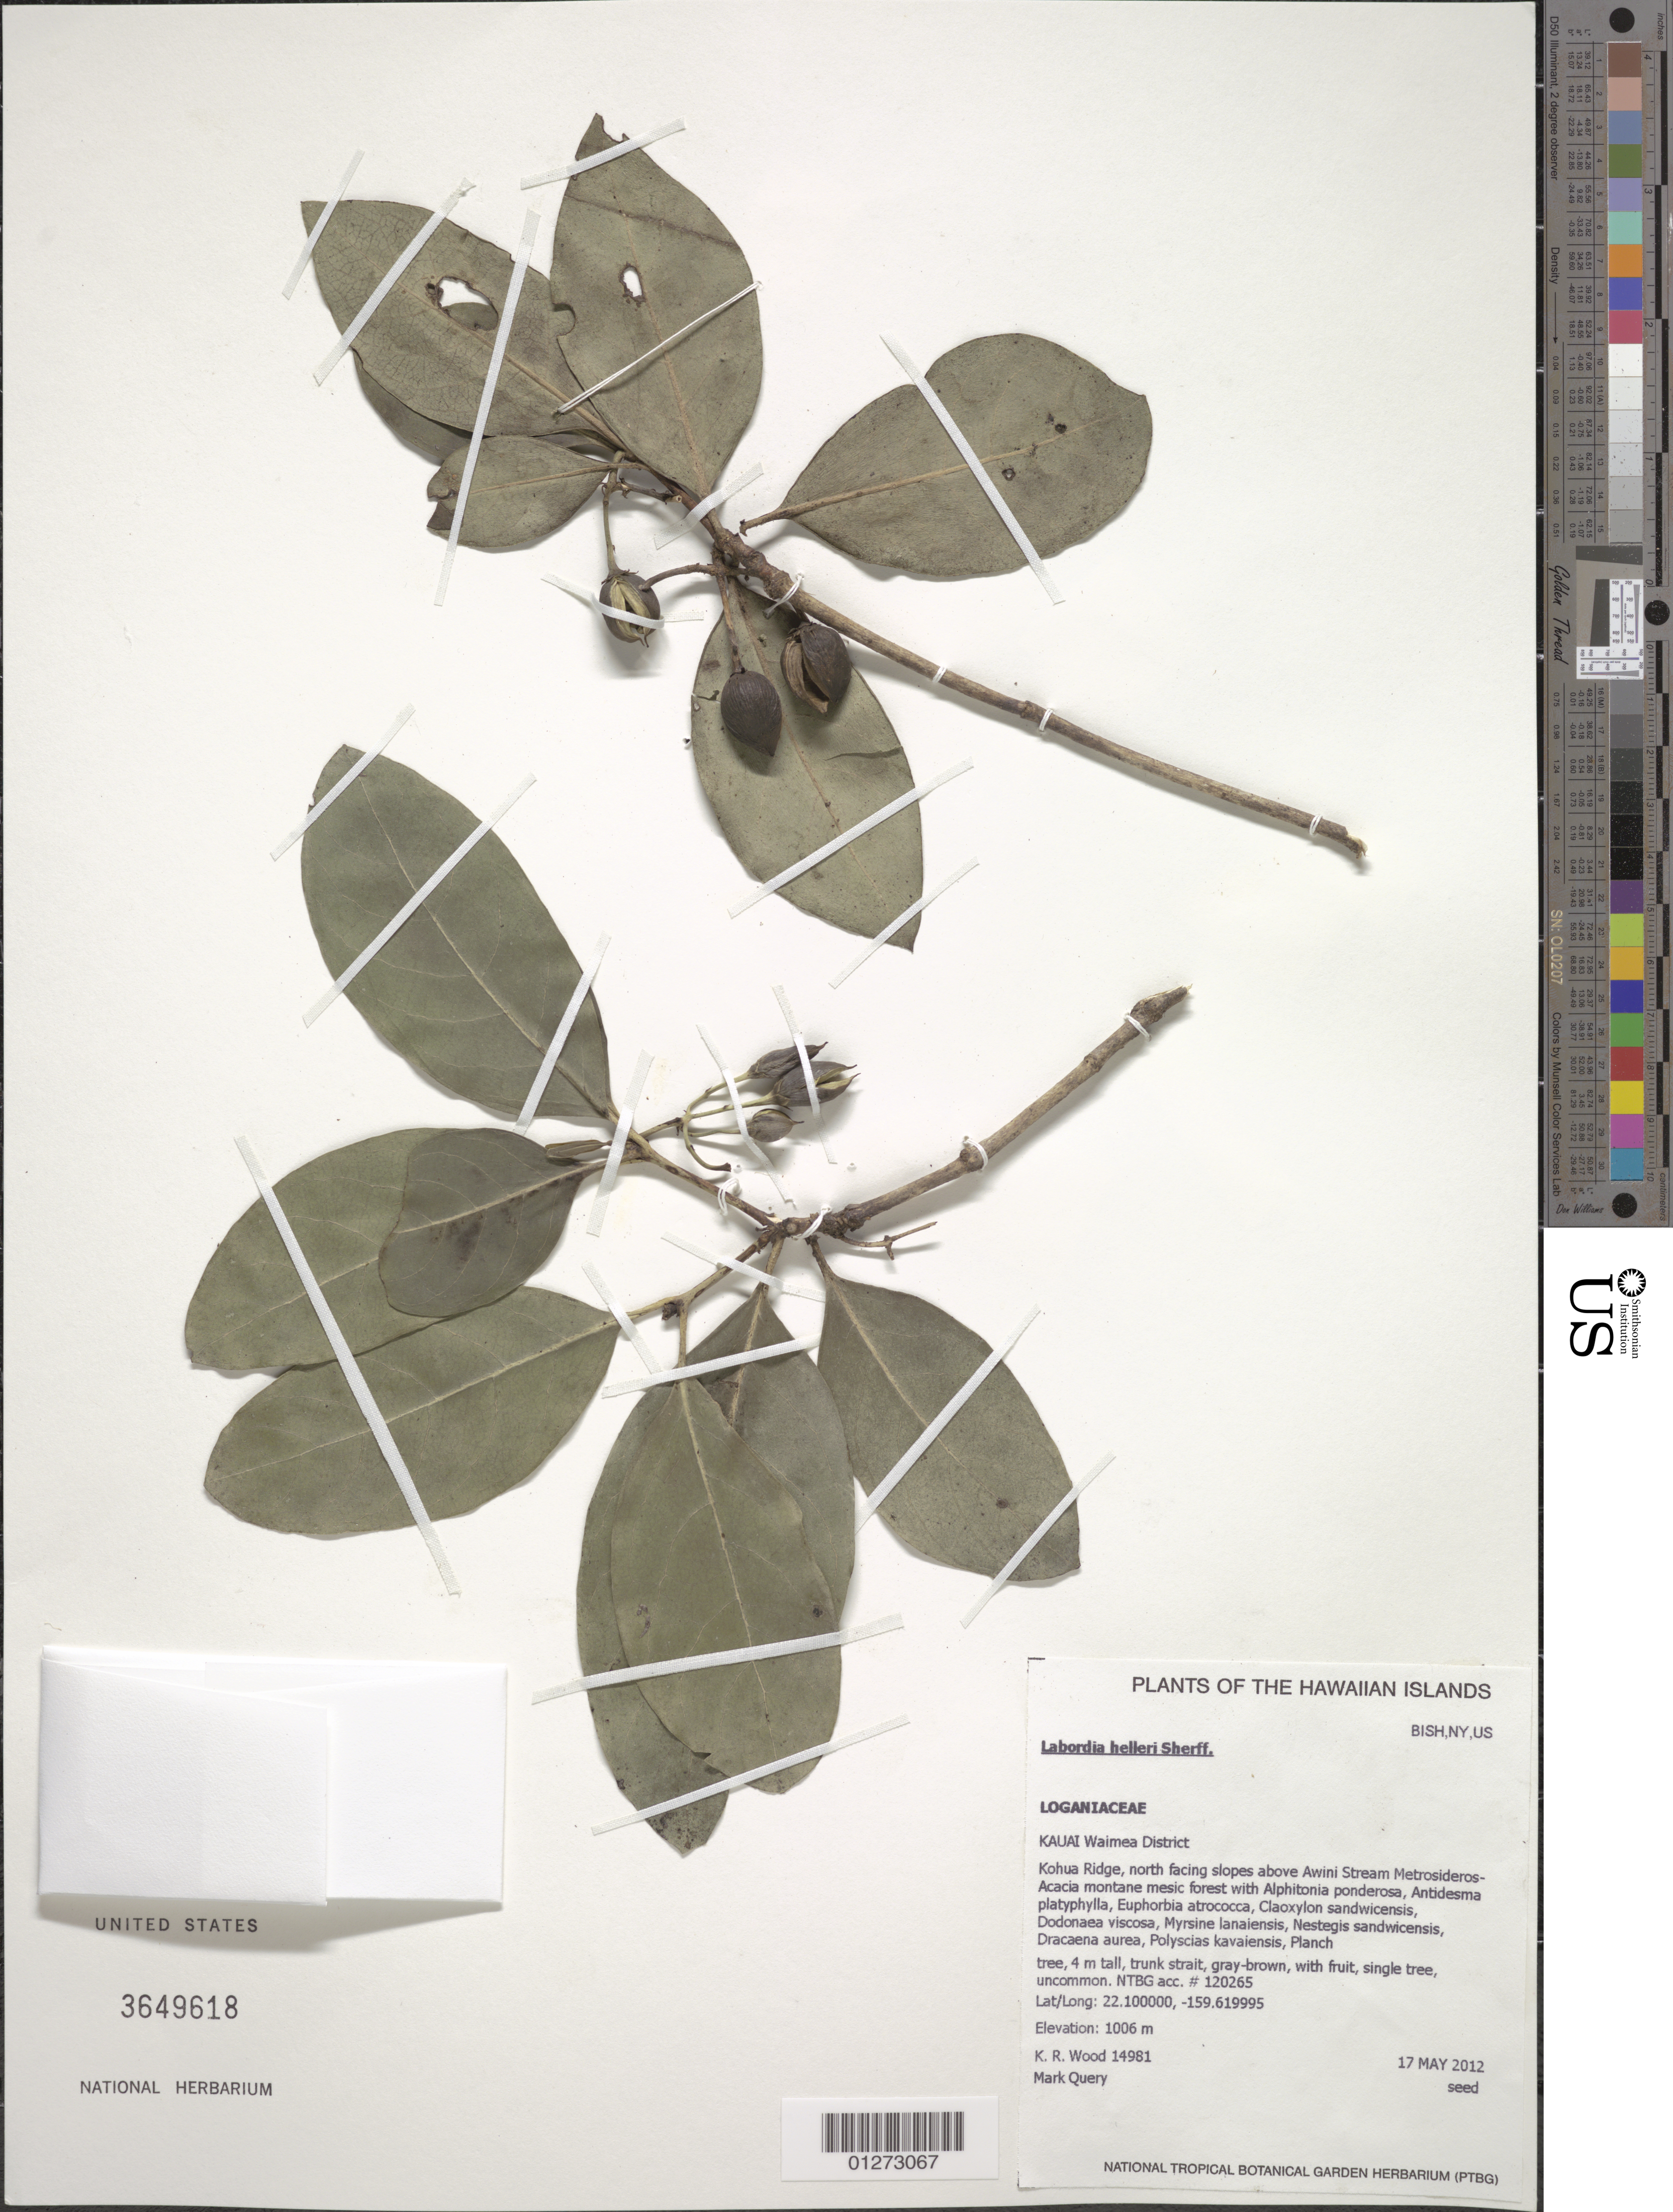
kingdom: Plantae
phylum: Tracheophyta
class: Magnoliopsida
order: Gentianales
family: Loganiaceae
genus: Geniostoma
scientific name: Geniostoma helleri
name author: (Sherff) Byng & Christenh.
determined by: Wagner, W. L., (BOT), Smithsonian Institution - National Museum of Natural History (UNITED STATES)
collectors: K. R. Wood & M. Query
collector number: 14981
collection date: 2012-05-17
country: United States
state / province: Hawaii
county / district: Kauai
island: Kaua'i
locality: Waimea District, Kohua Ridge, north facing slopes above Awini Stream.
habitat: Montane mesic forest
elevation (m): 1006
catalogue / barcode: US 3649618